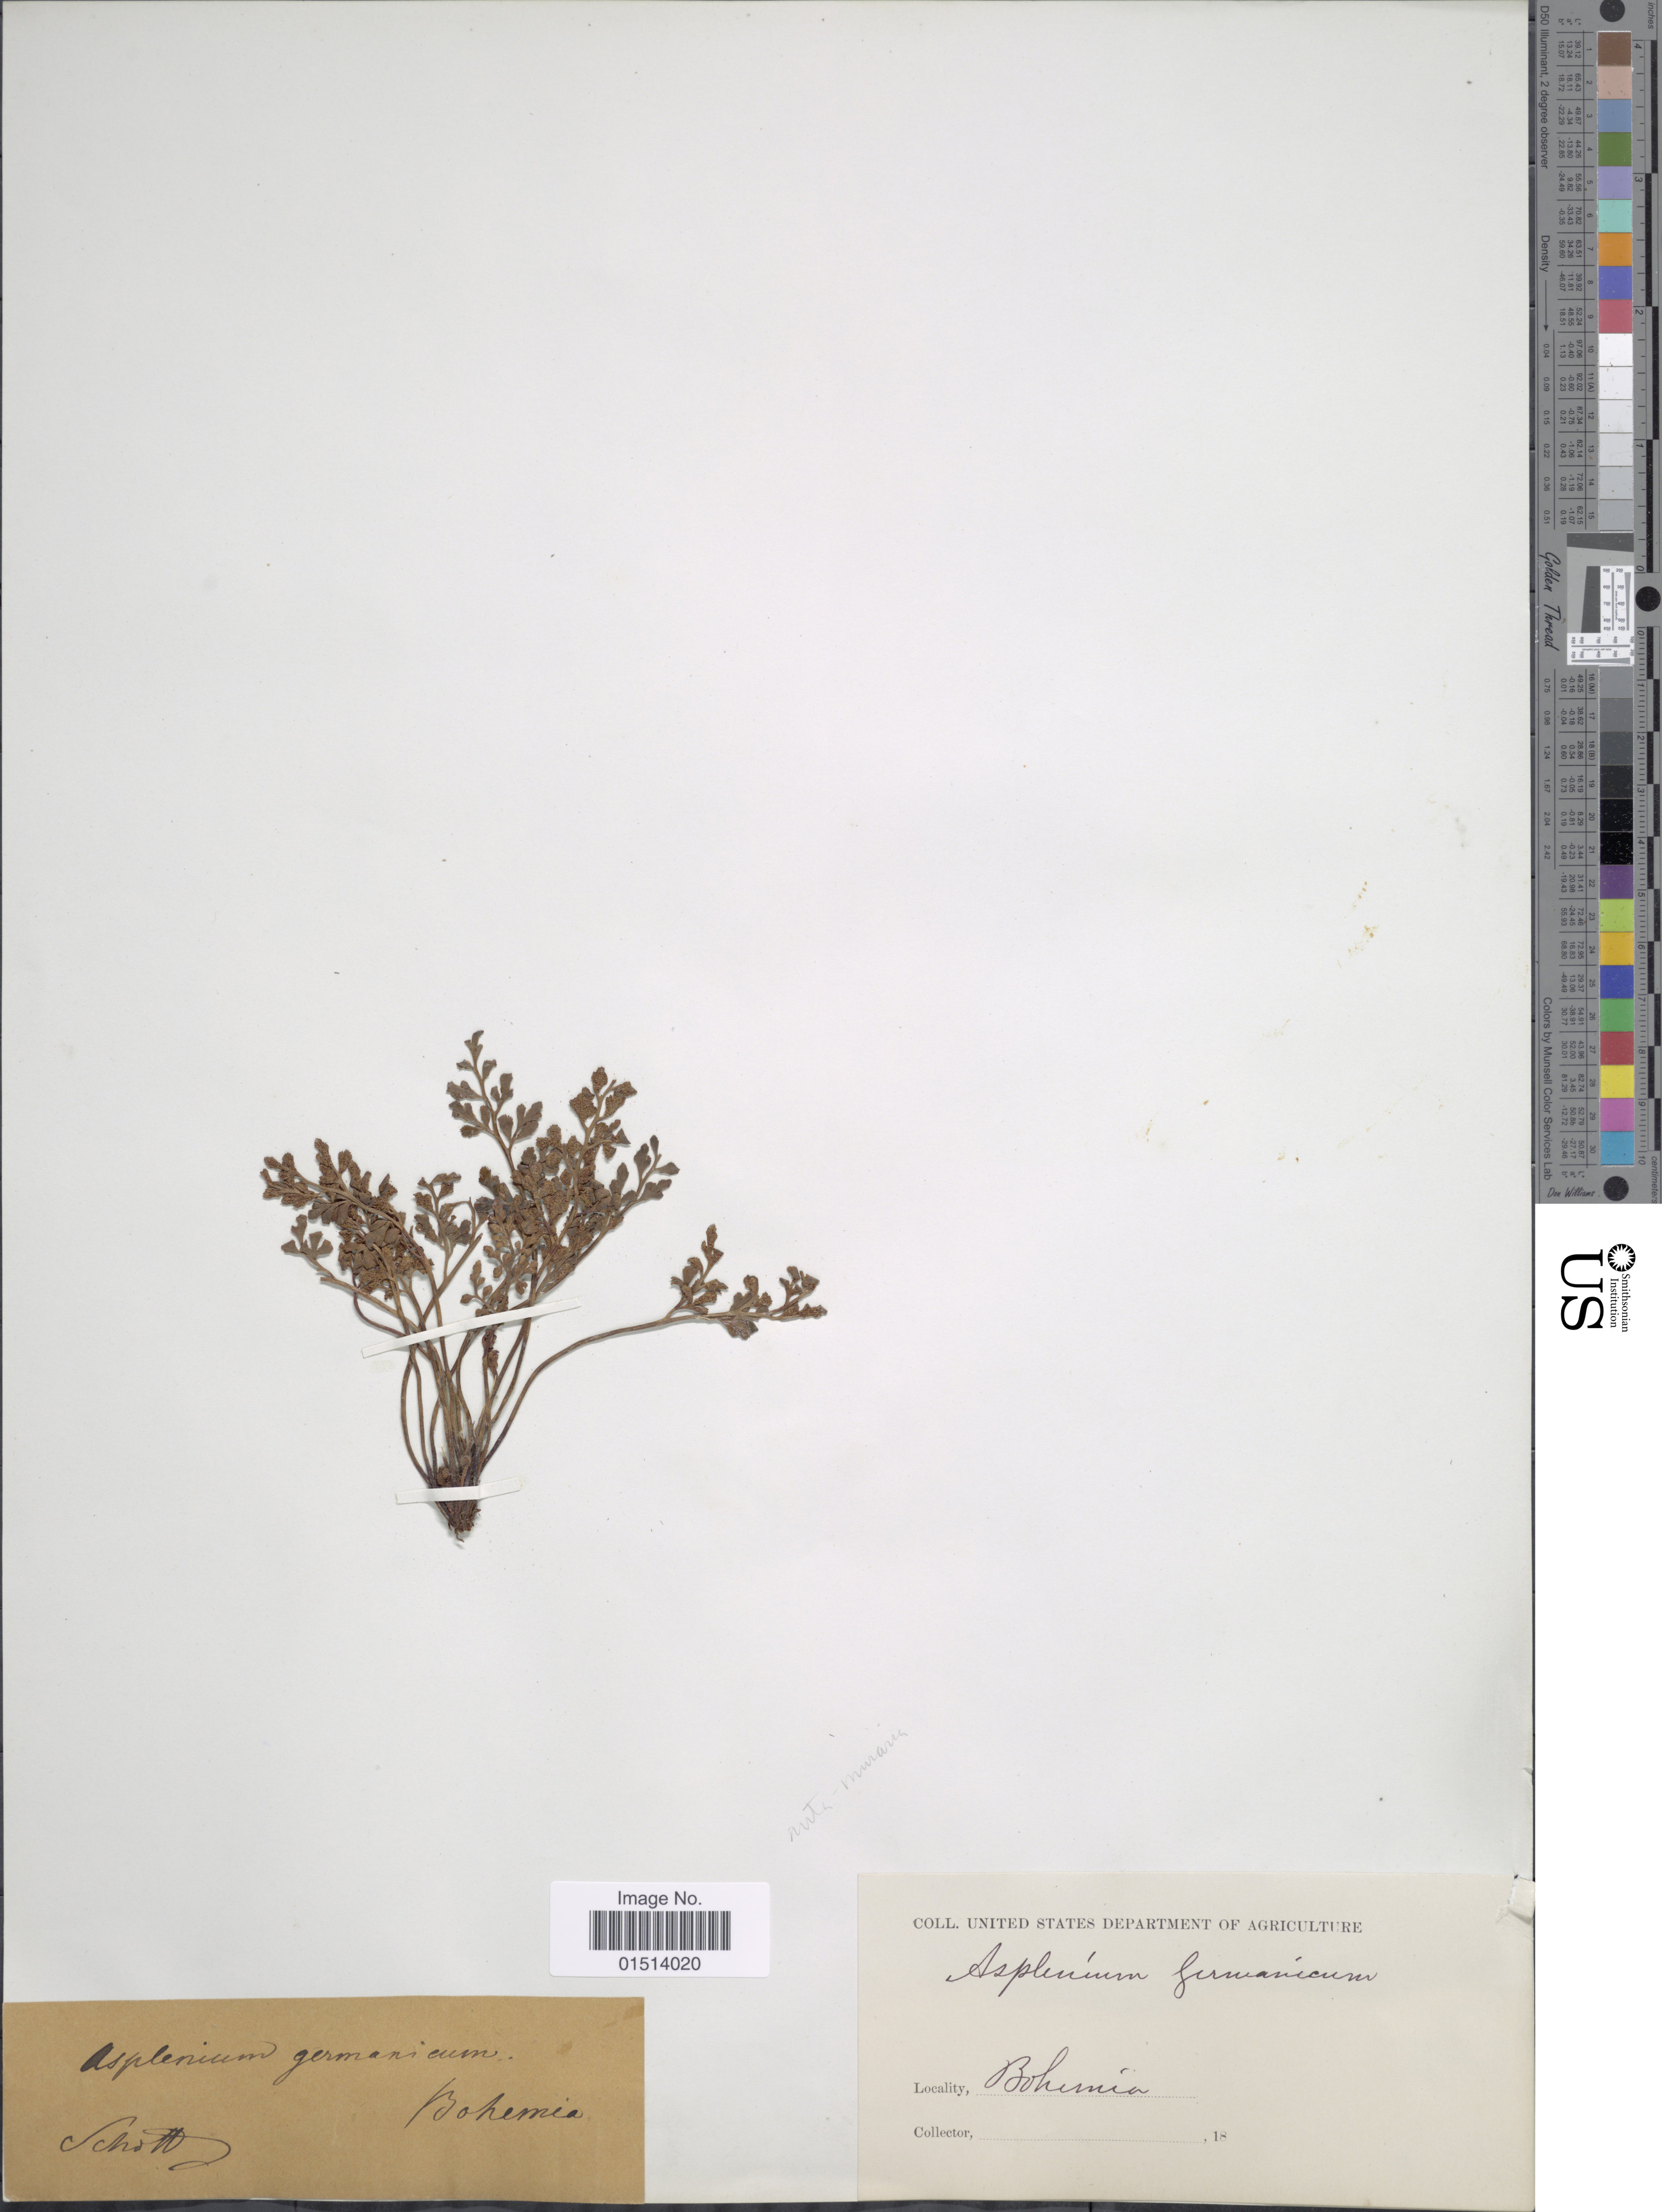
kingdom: Plantae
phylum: Tracheophyta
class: Polypodiopsida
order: Polypodiales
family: Aspleniaceae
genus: Asplenium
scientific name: Asplenium ruta-muraria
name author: L.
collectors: Schott, --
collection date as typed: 18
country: Czechia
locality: Bohemia